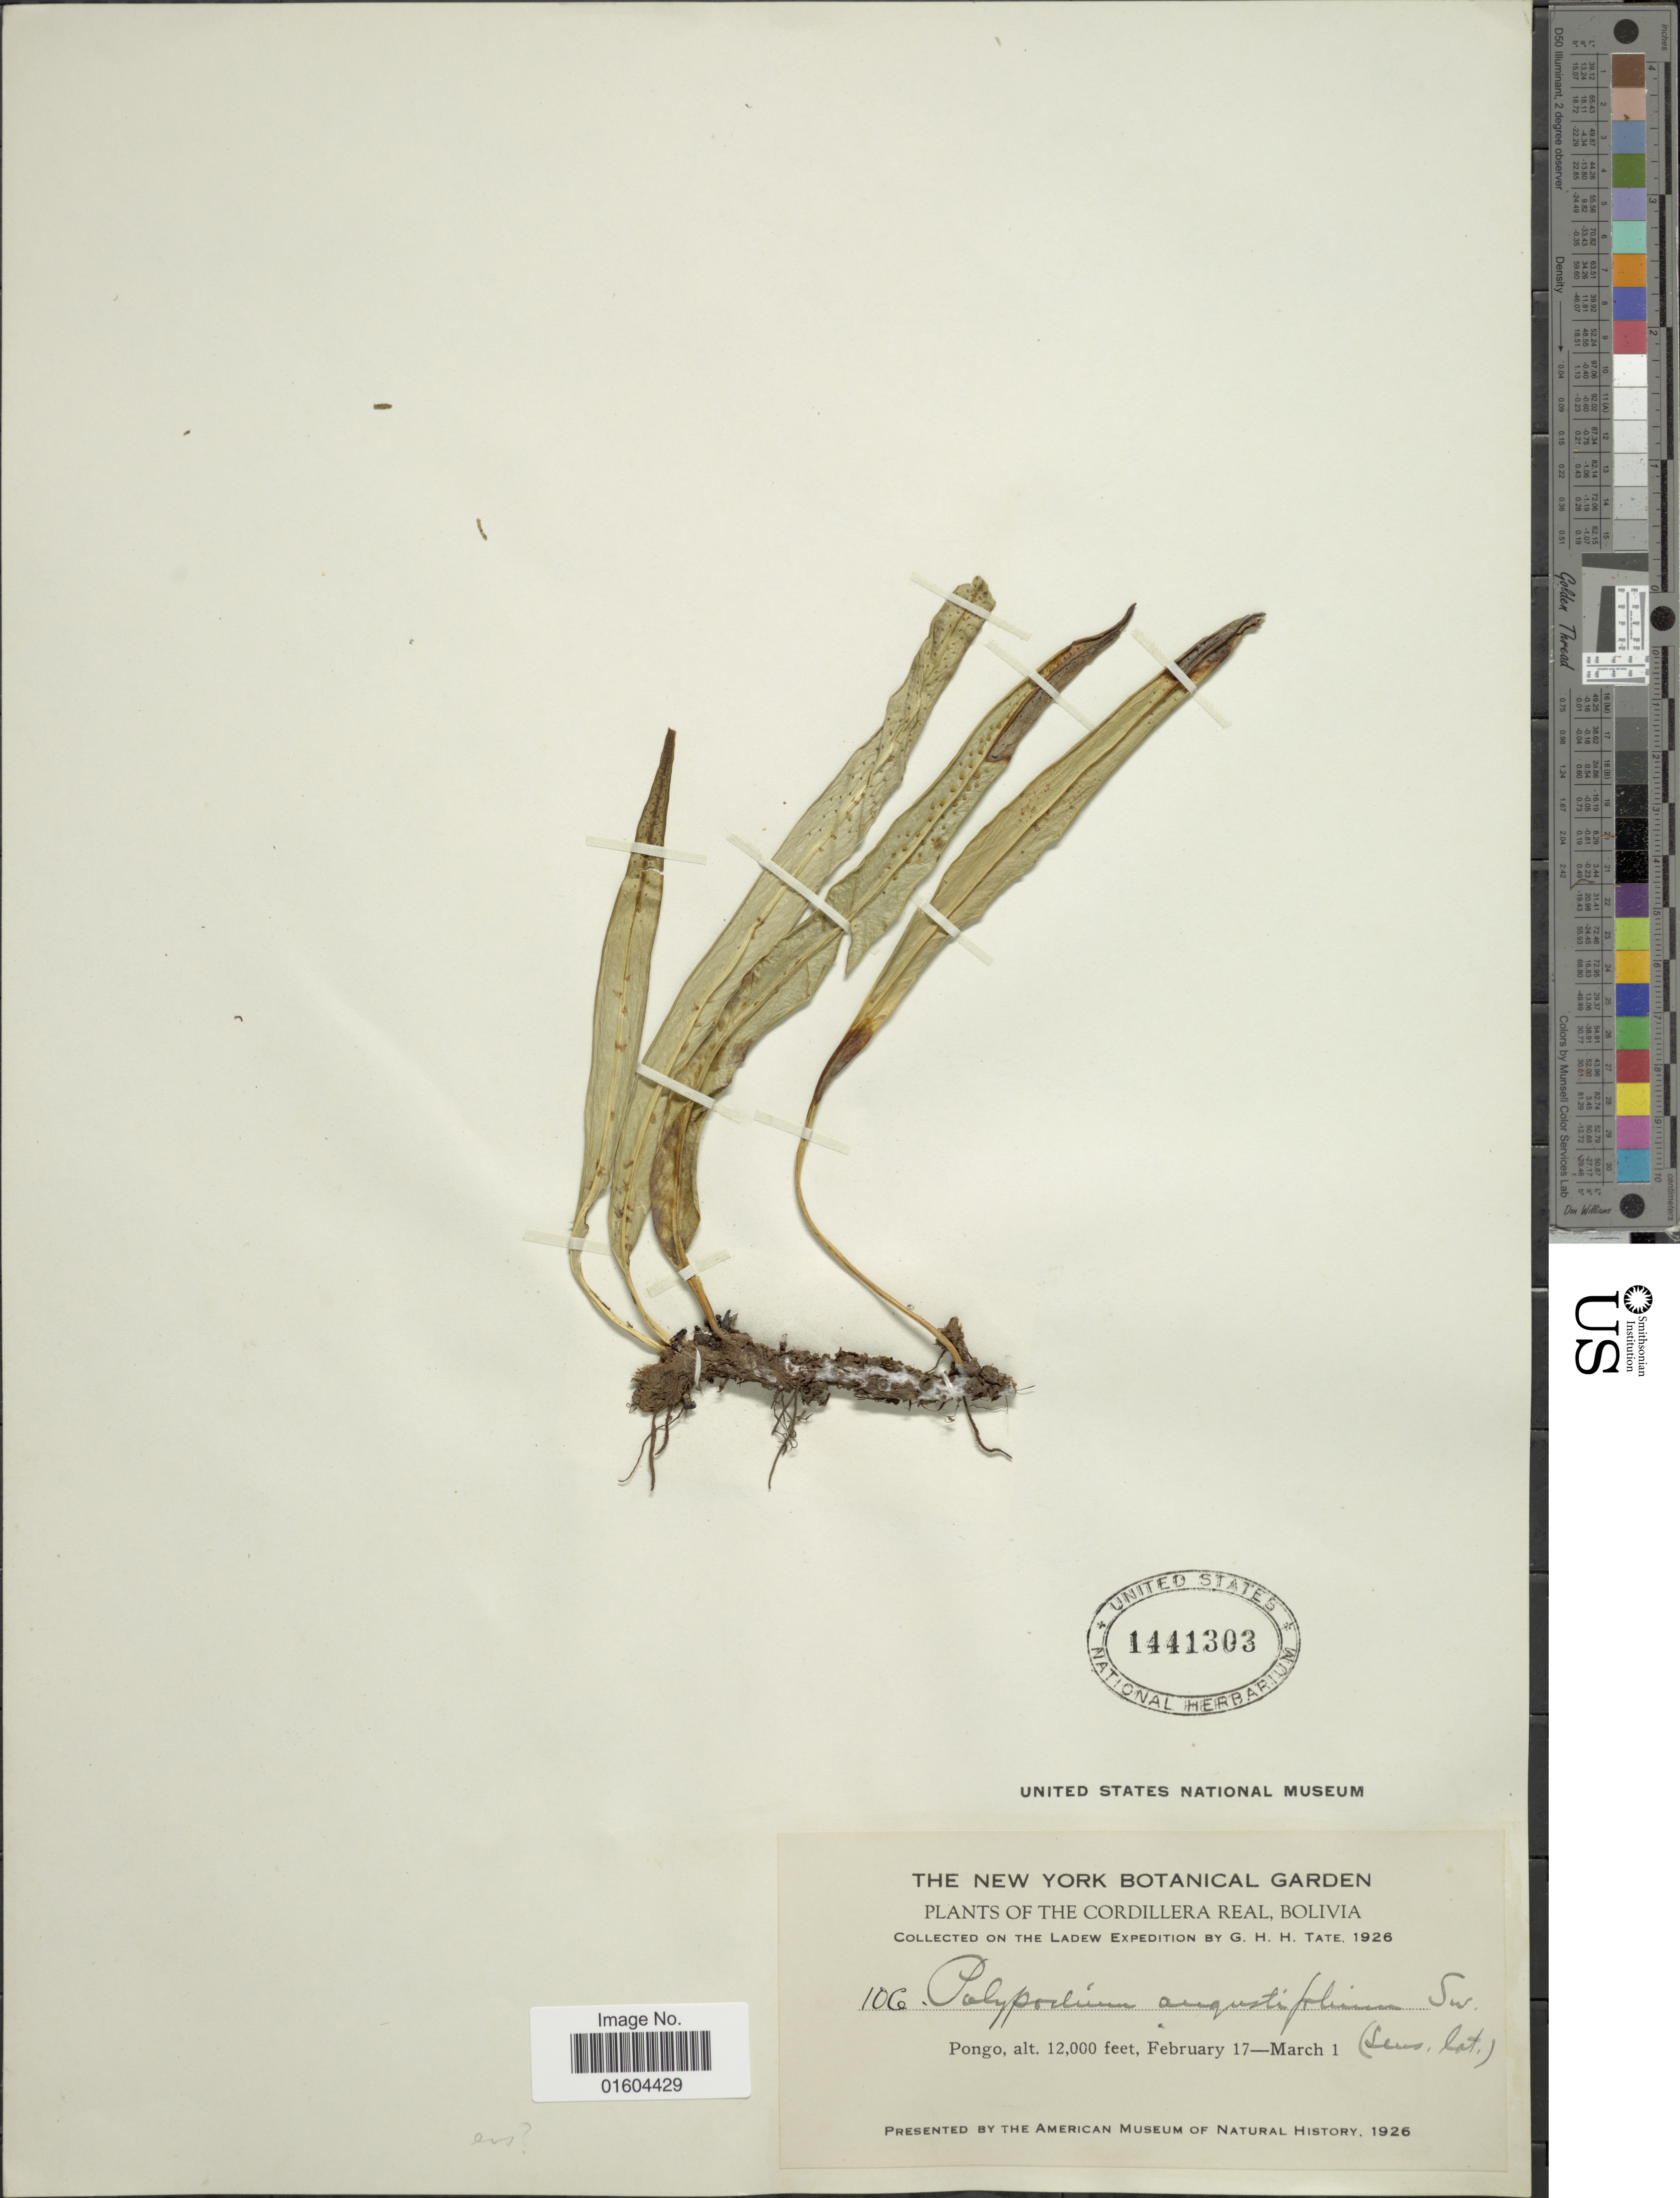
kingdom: Plantae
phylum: Tracheophyta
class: Polypodiopsida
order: Polypodiales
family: Polypodiaceae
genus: Campyloneurum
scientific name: Campyloneurum irregulare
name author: Lellinger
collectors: G. H. H.Tate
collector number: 106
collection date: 1926-02-17/1926-03-01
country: Bolivia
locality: Cordlilera Real, Bolivia. Pongo.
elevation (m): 3658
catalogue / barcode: US 1441303